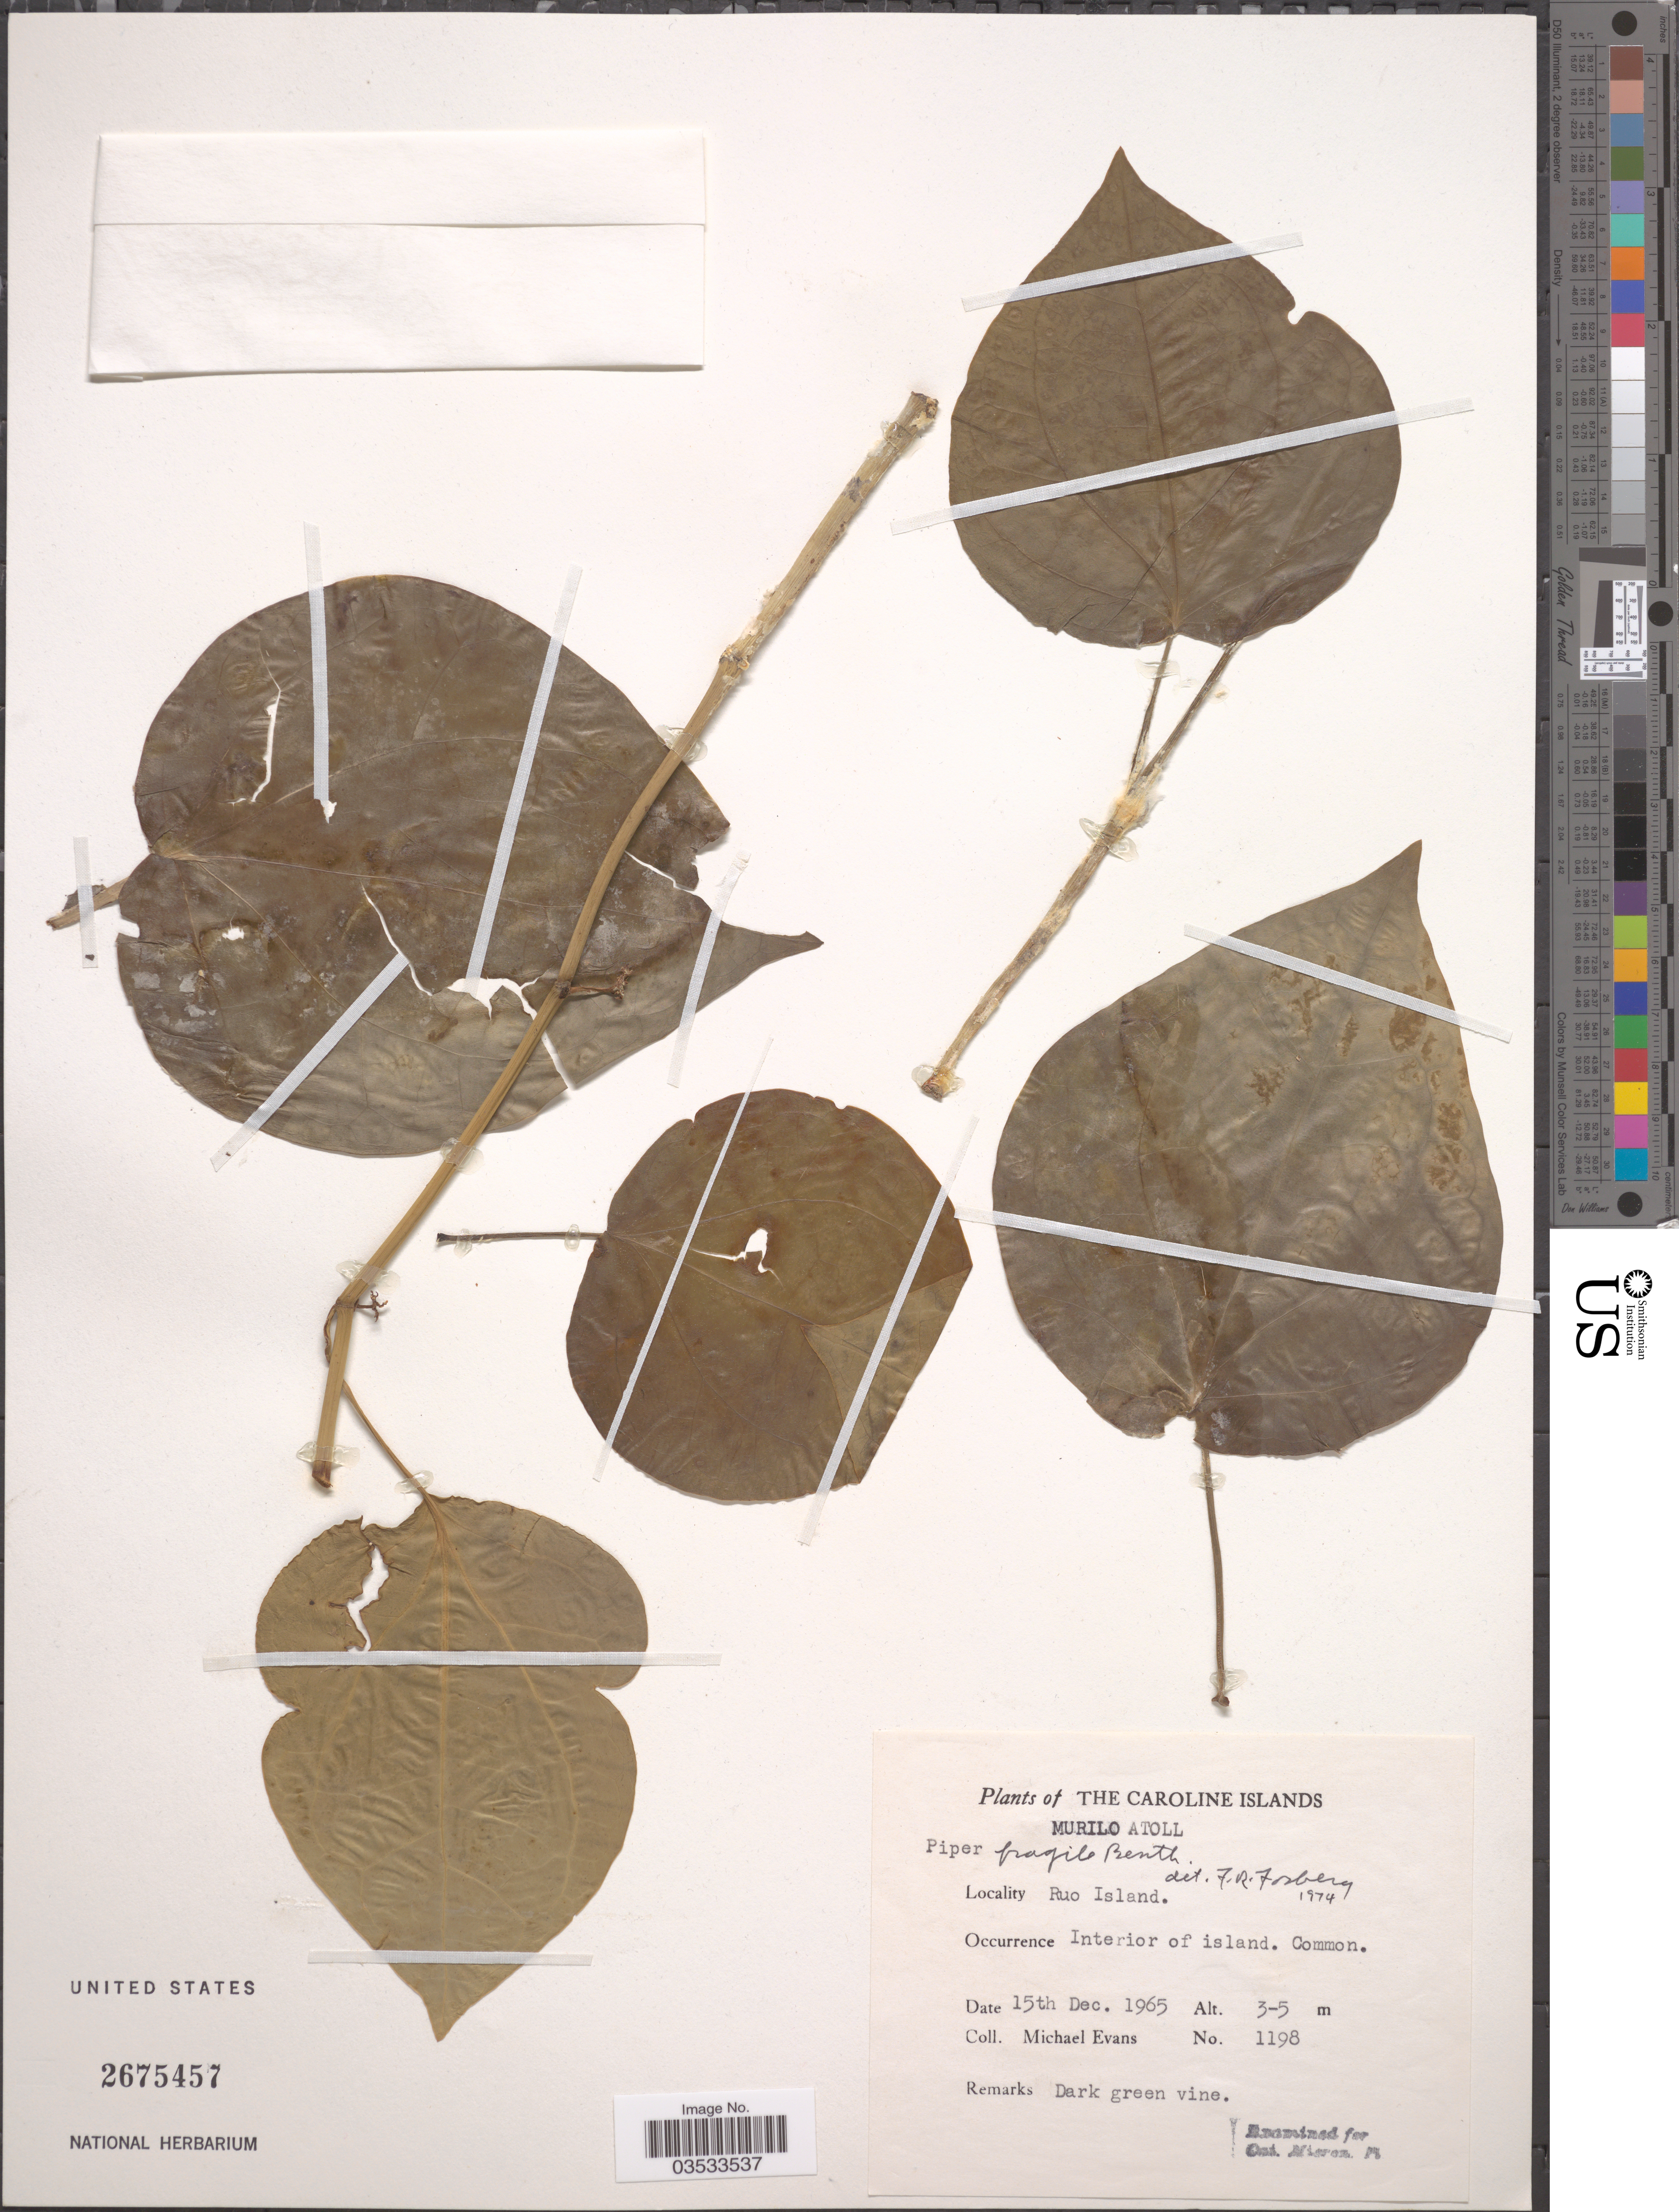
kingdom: Plantae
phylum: Tracheophyta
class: Magnoliopsida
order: Piperales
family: Piperaceae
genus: Piper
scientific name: Piper fragile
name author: Benth.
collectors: M. Evans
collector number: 1198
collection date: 1965-12-15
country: Micronesia, Federated States of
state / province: Truk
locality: The Caroline Islands. Murilo Atoll. Ruo Island. Interior of island.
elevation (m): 3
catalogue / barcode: US 2675457